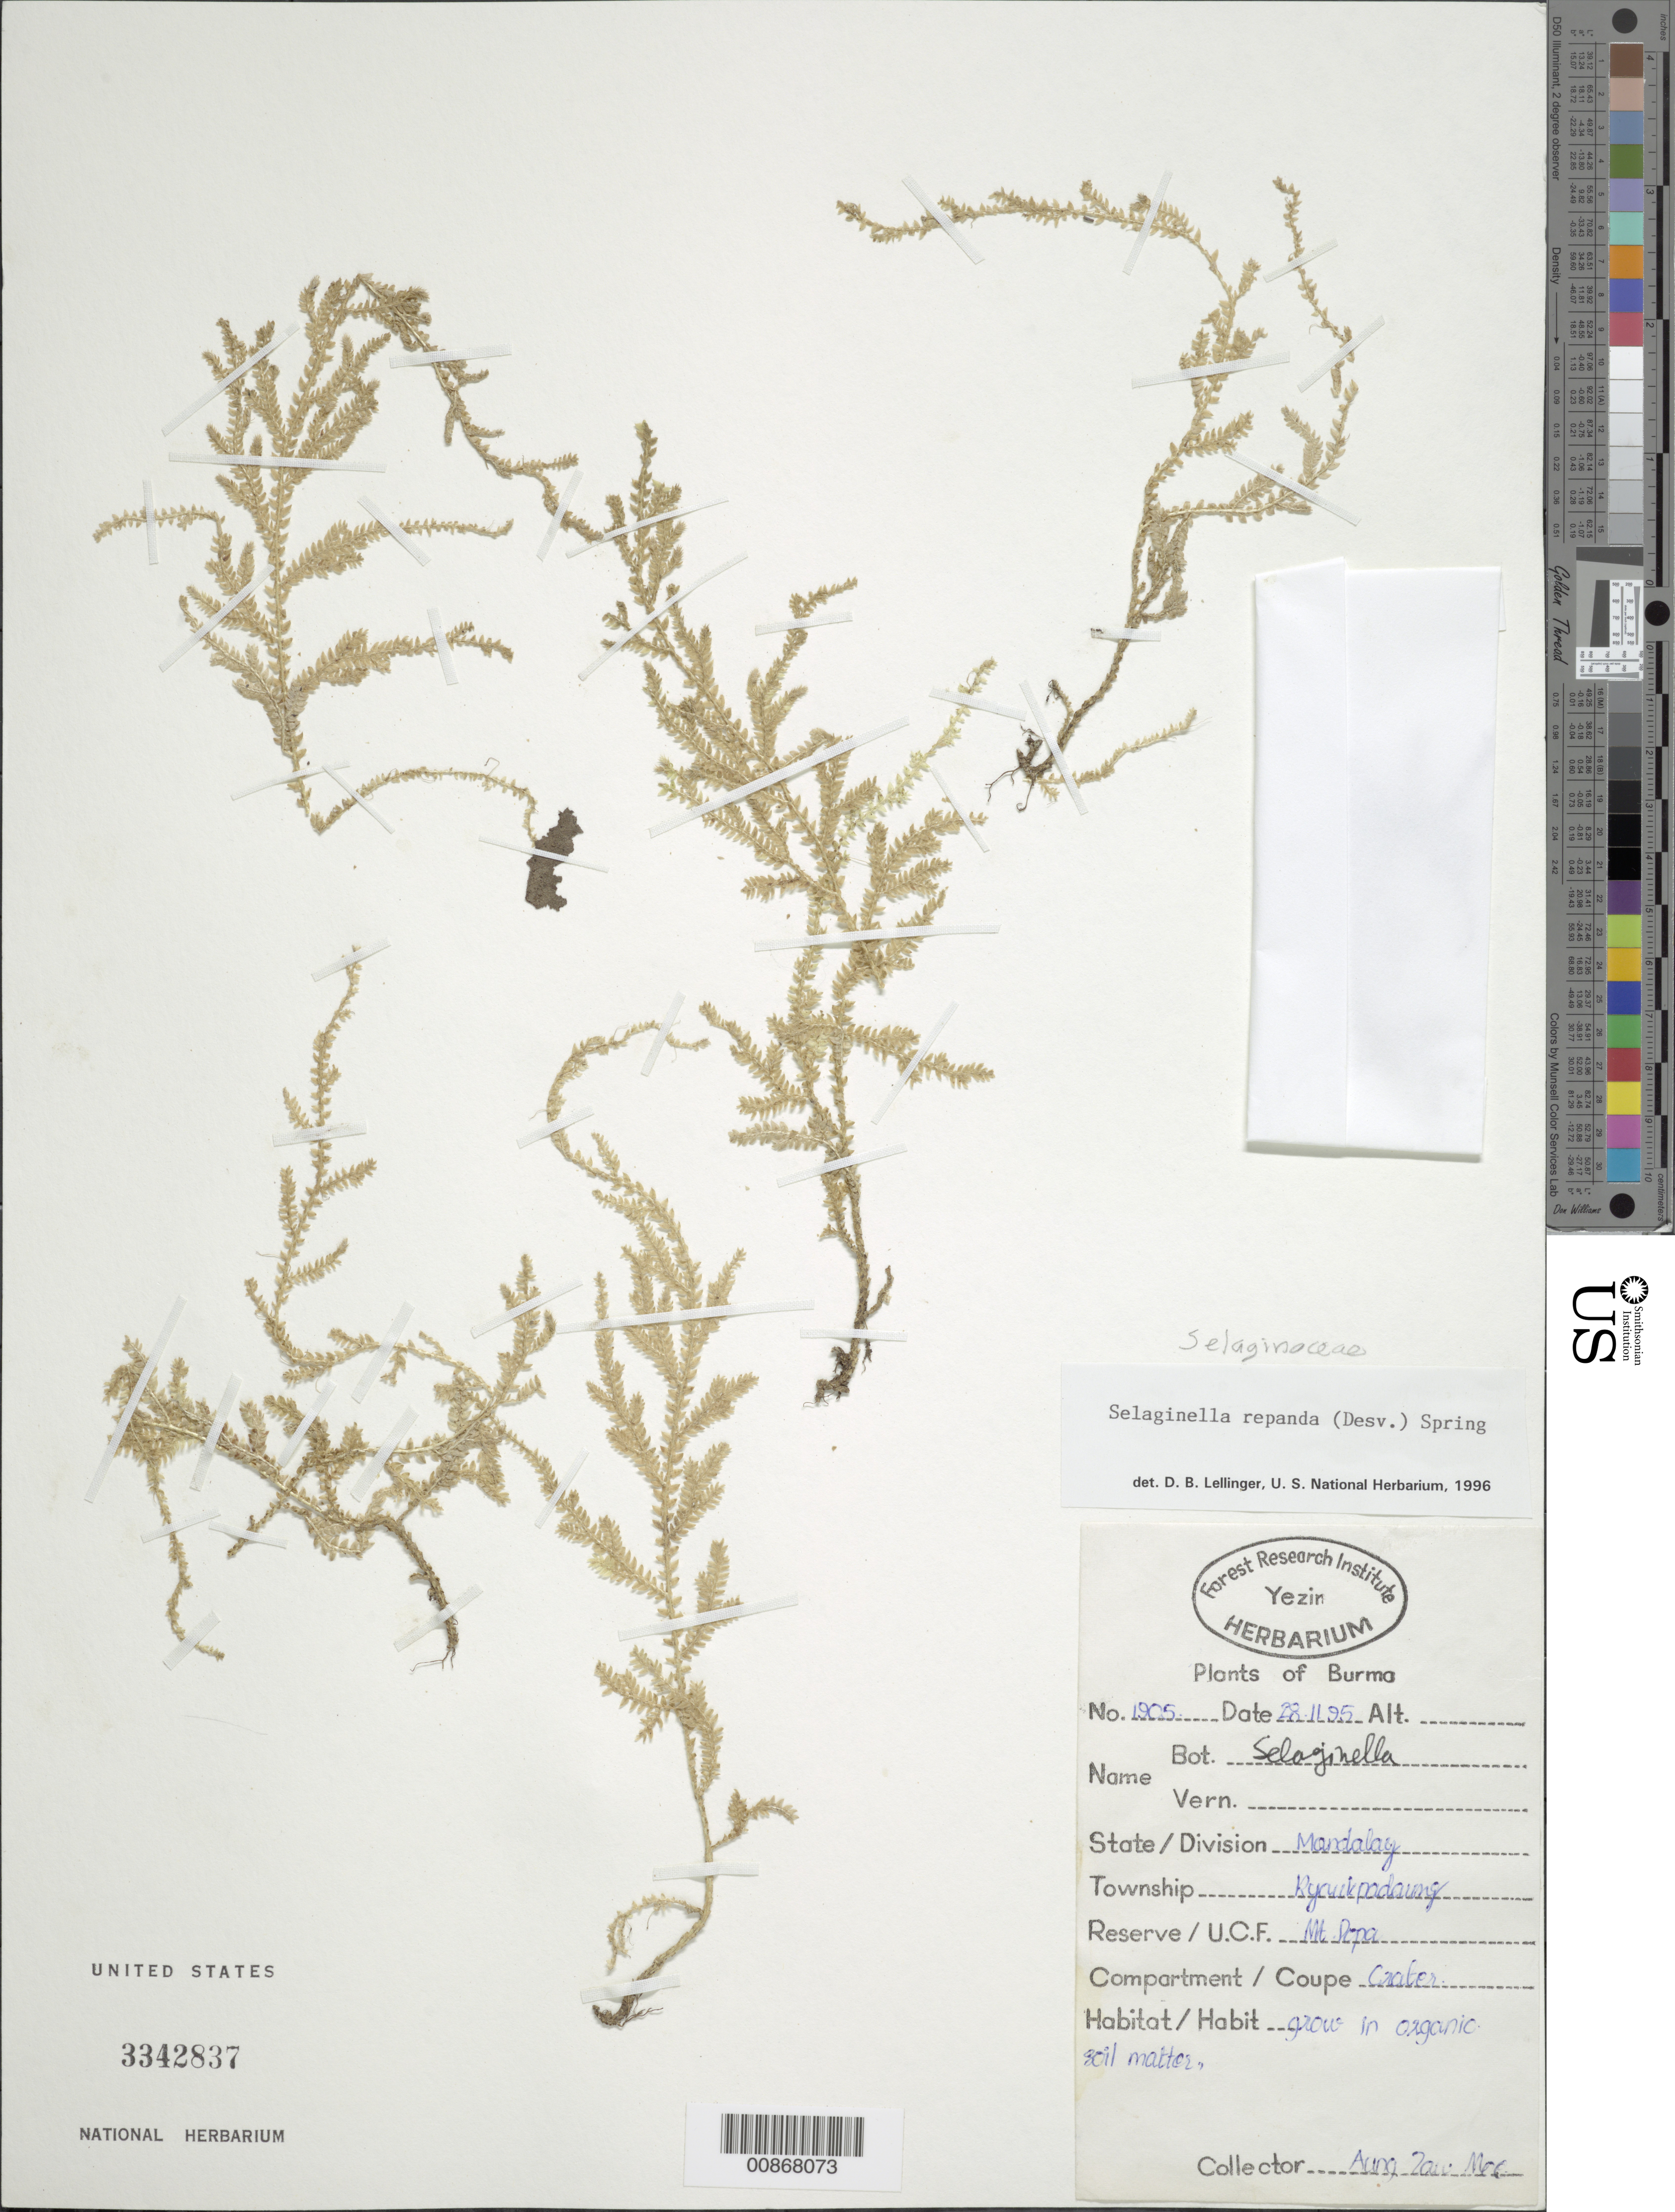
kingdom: Plantae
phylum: Tracheophyta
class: Lycopodiopsida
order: Selaginellales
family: Selaginellaceae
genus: Selaginella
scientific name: Selaginella repanda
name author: (Desv. ex Poir.) Spring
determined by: Lellinger, David B., (BOT), Smithsonian Institution - National Museum of Natural History (UNITED STATES)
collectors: Aung Zaw Moe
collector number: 1905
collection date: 1995-11-28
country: Myanmar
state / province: Mandalay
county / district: Kyaukpadaung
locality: Mt. Popa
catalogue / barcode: US 3342837